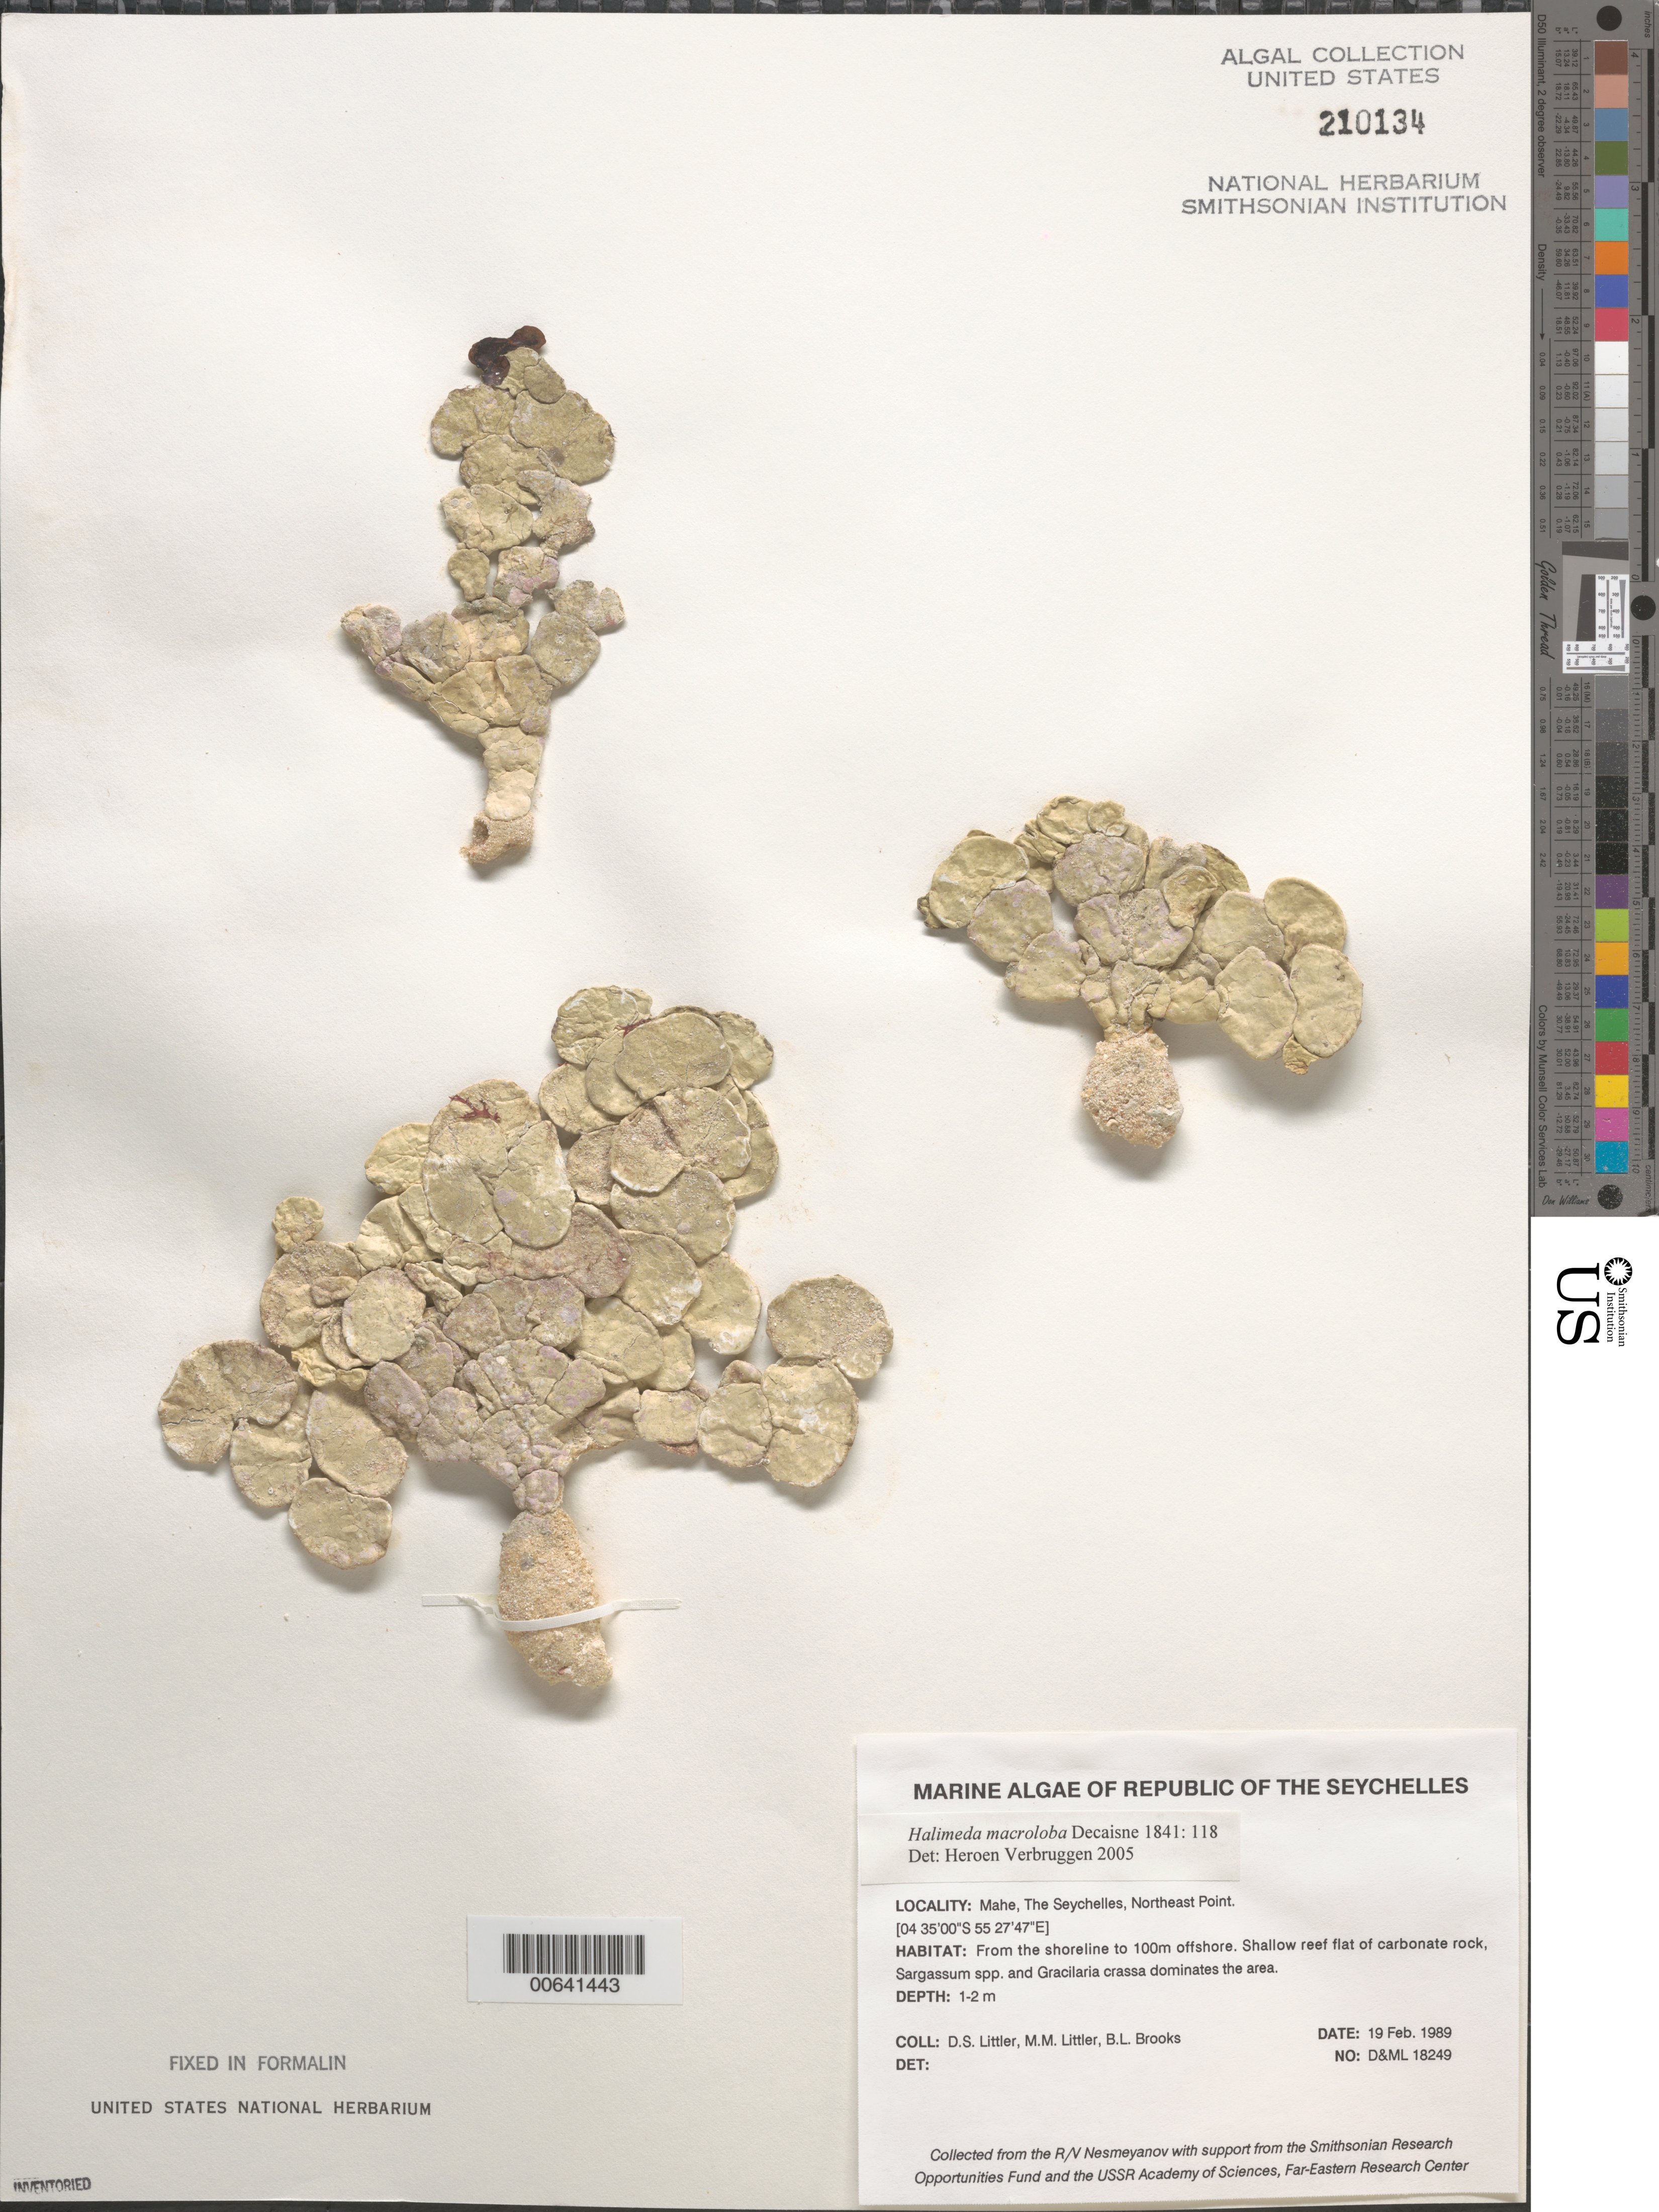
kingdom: Plantae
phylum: Chlorophyta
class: Ulvophyceae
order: Bryopsidales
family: Halimedaceae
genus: Halimeda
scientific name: Halimeda macroloba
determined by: Verbruggen, H.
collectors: D. S. Littler, M. M. Littler & B. Brooks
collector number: D&ML 18249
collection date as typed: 19 Feb 1989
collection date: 1989-02-19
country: Seychelles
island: Mahé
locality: Northeast Point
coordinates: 04 35'00"S, 55 27'47"E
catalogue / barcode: US 210134